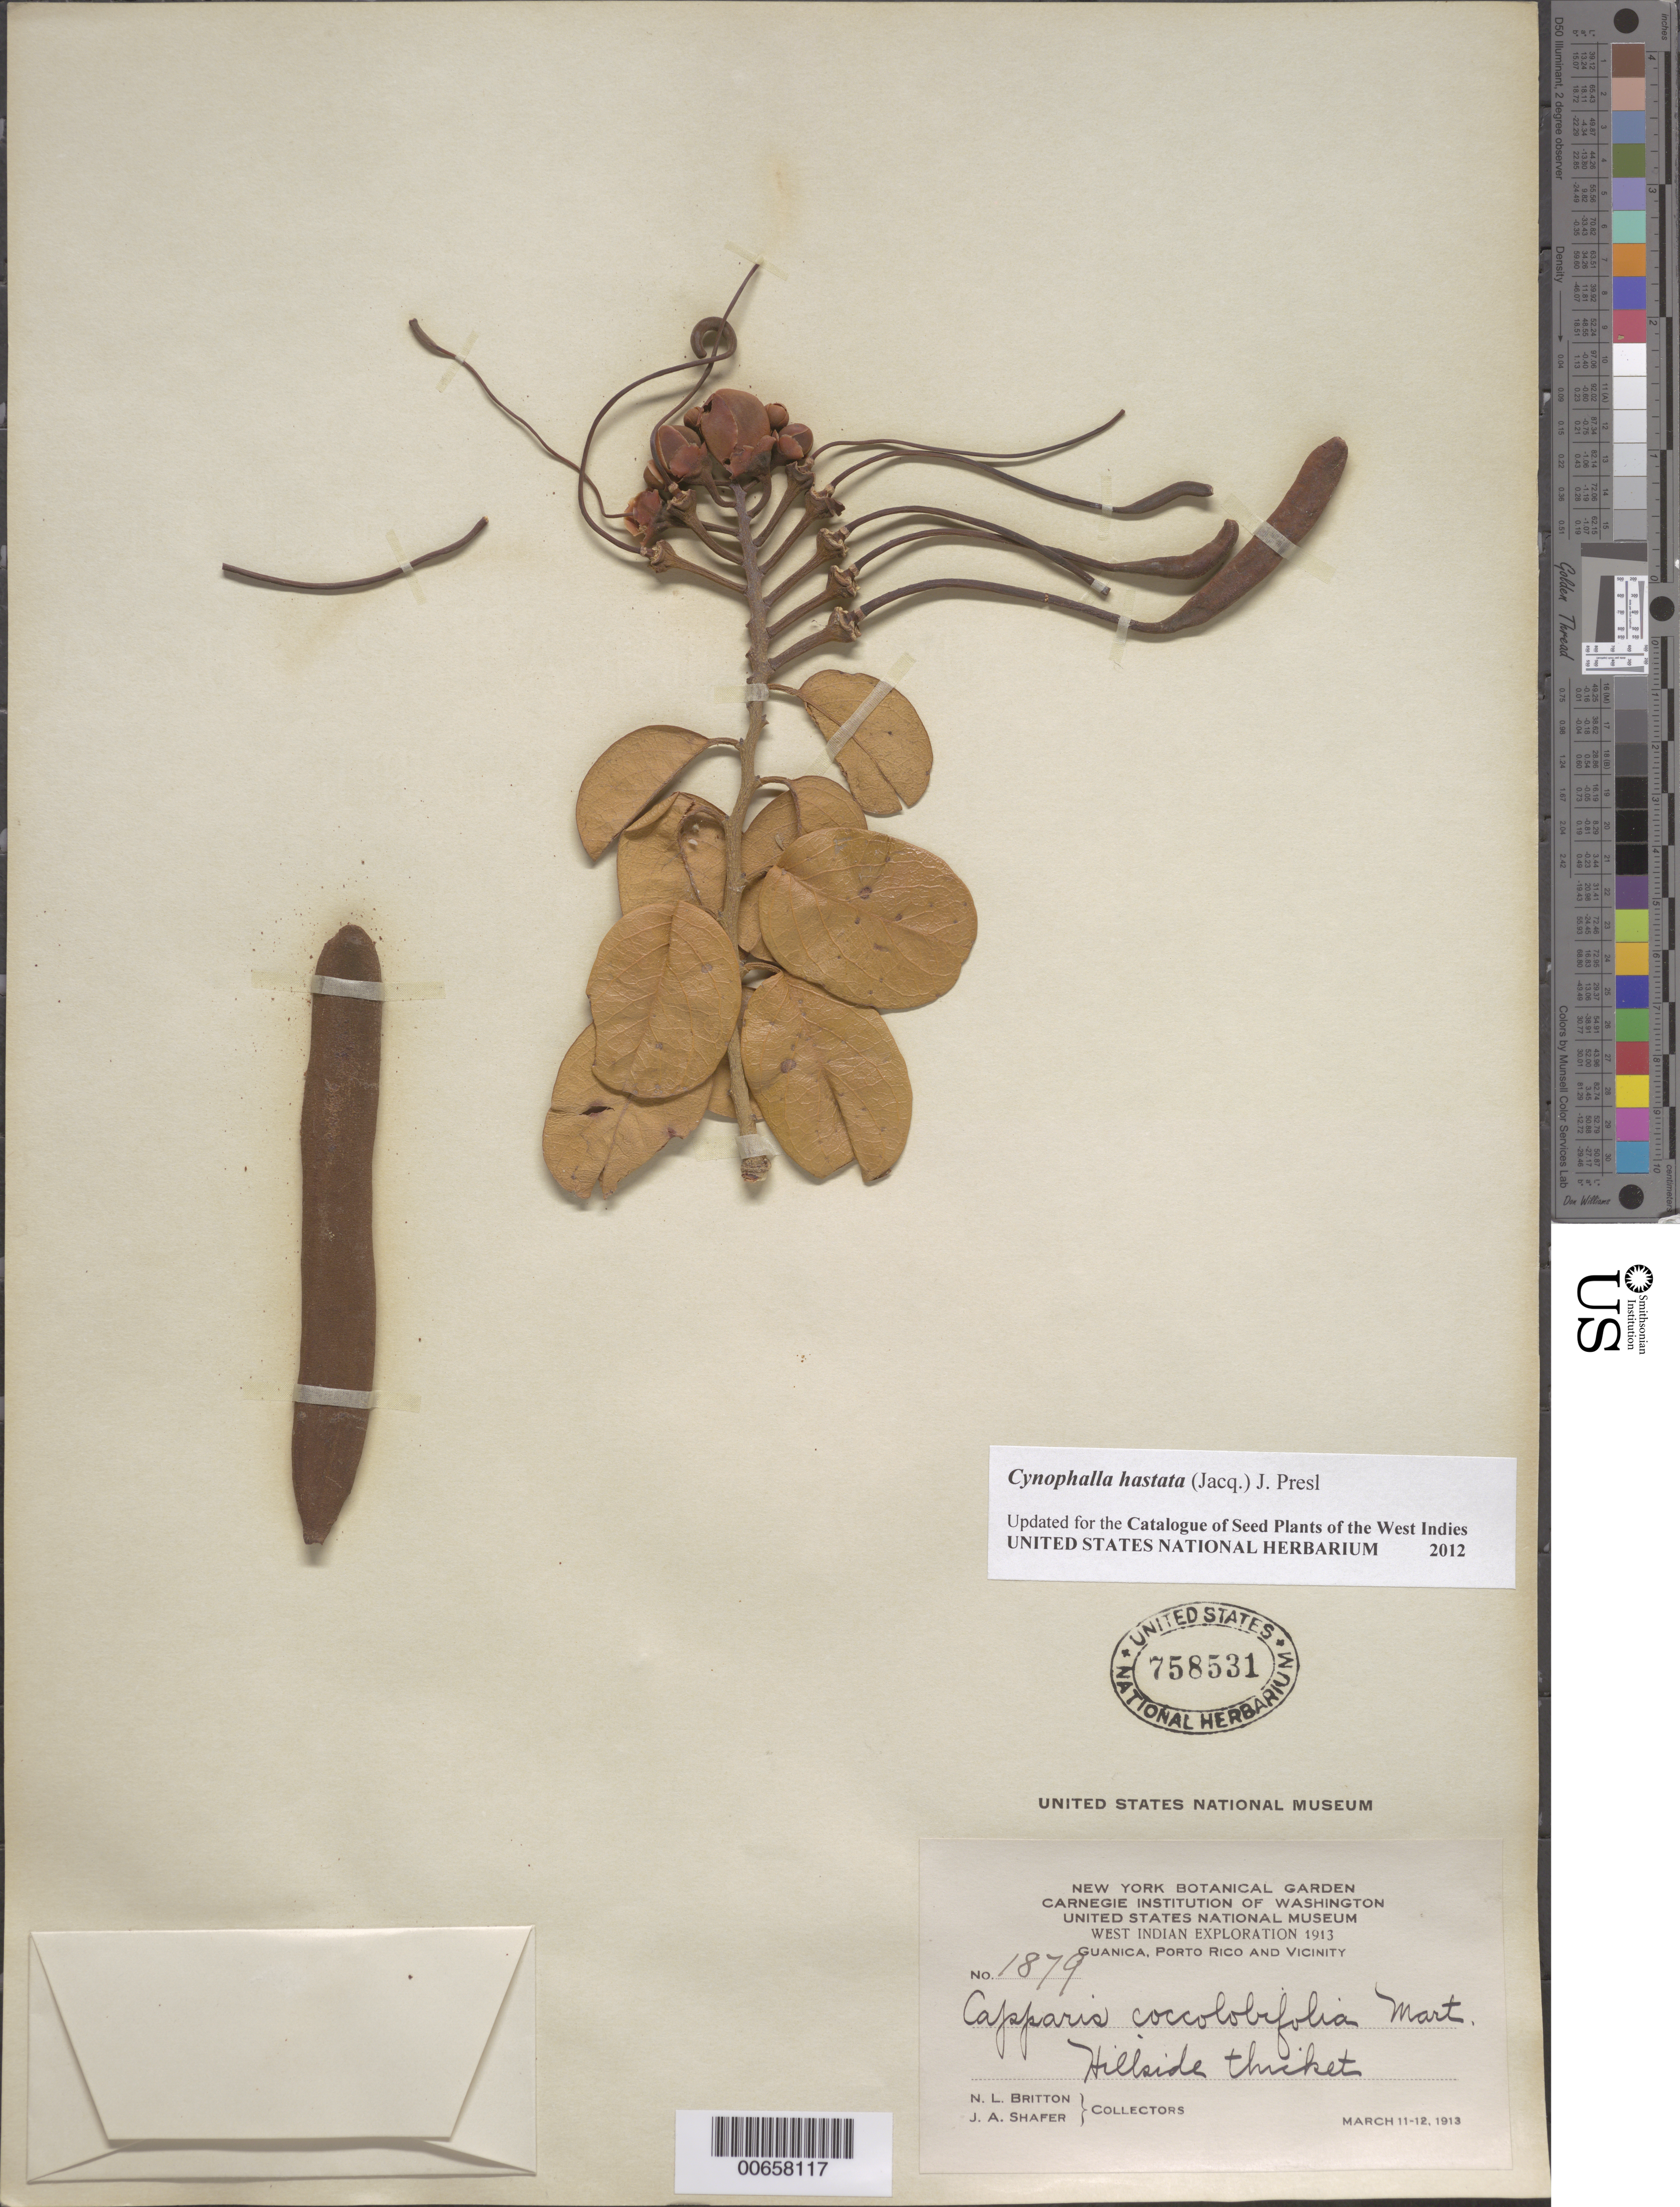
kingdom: Plantae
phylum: Tracheophyta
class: Magnoliopsida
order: Brassicales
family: Capparaceae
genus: Capparis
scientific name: Capparis coccolobifolia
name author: Mart. ex Eichler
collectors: N. Britton & J. A. Shafer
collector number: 1879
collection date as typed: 11 Mar 1913 and 12 Mar 1913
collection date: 1913-03-11,1913-03-12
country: Puerto Rico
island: Greater Antilles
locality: Guanica, vic of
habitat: Hillside thicket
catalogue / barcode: US 758531